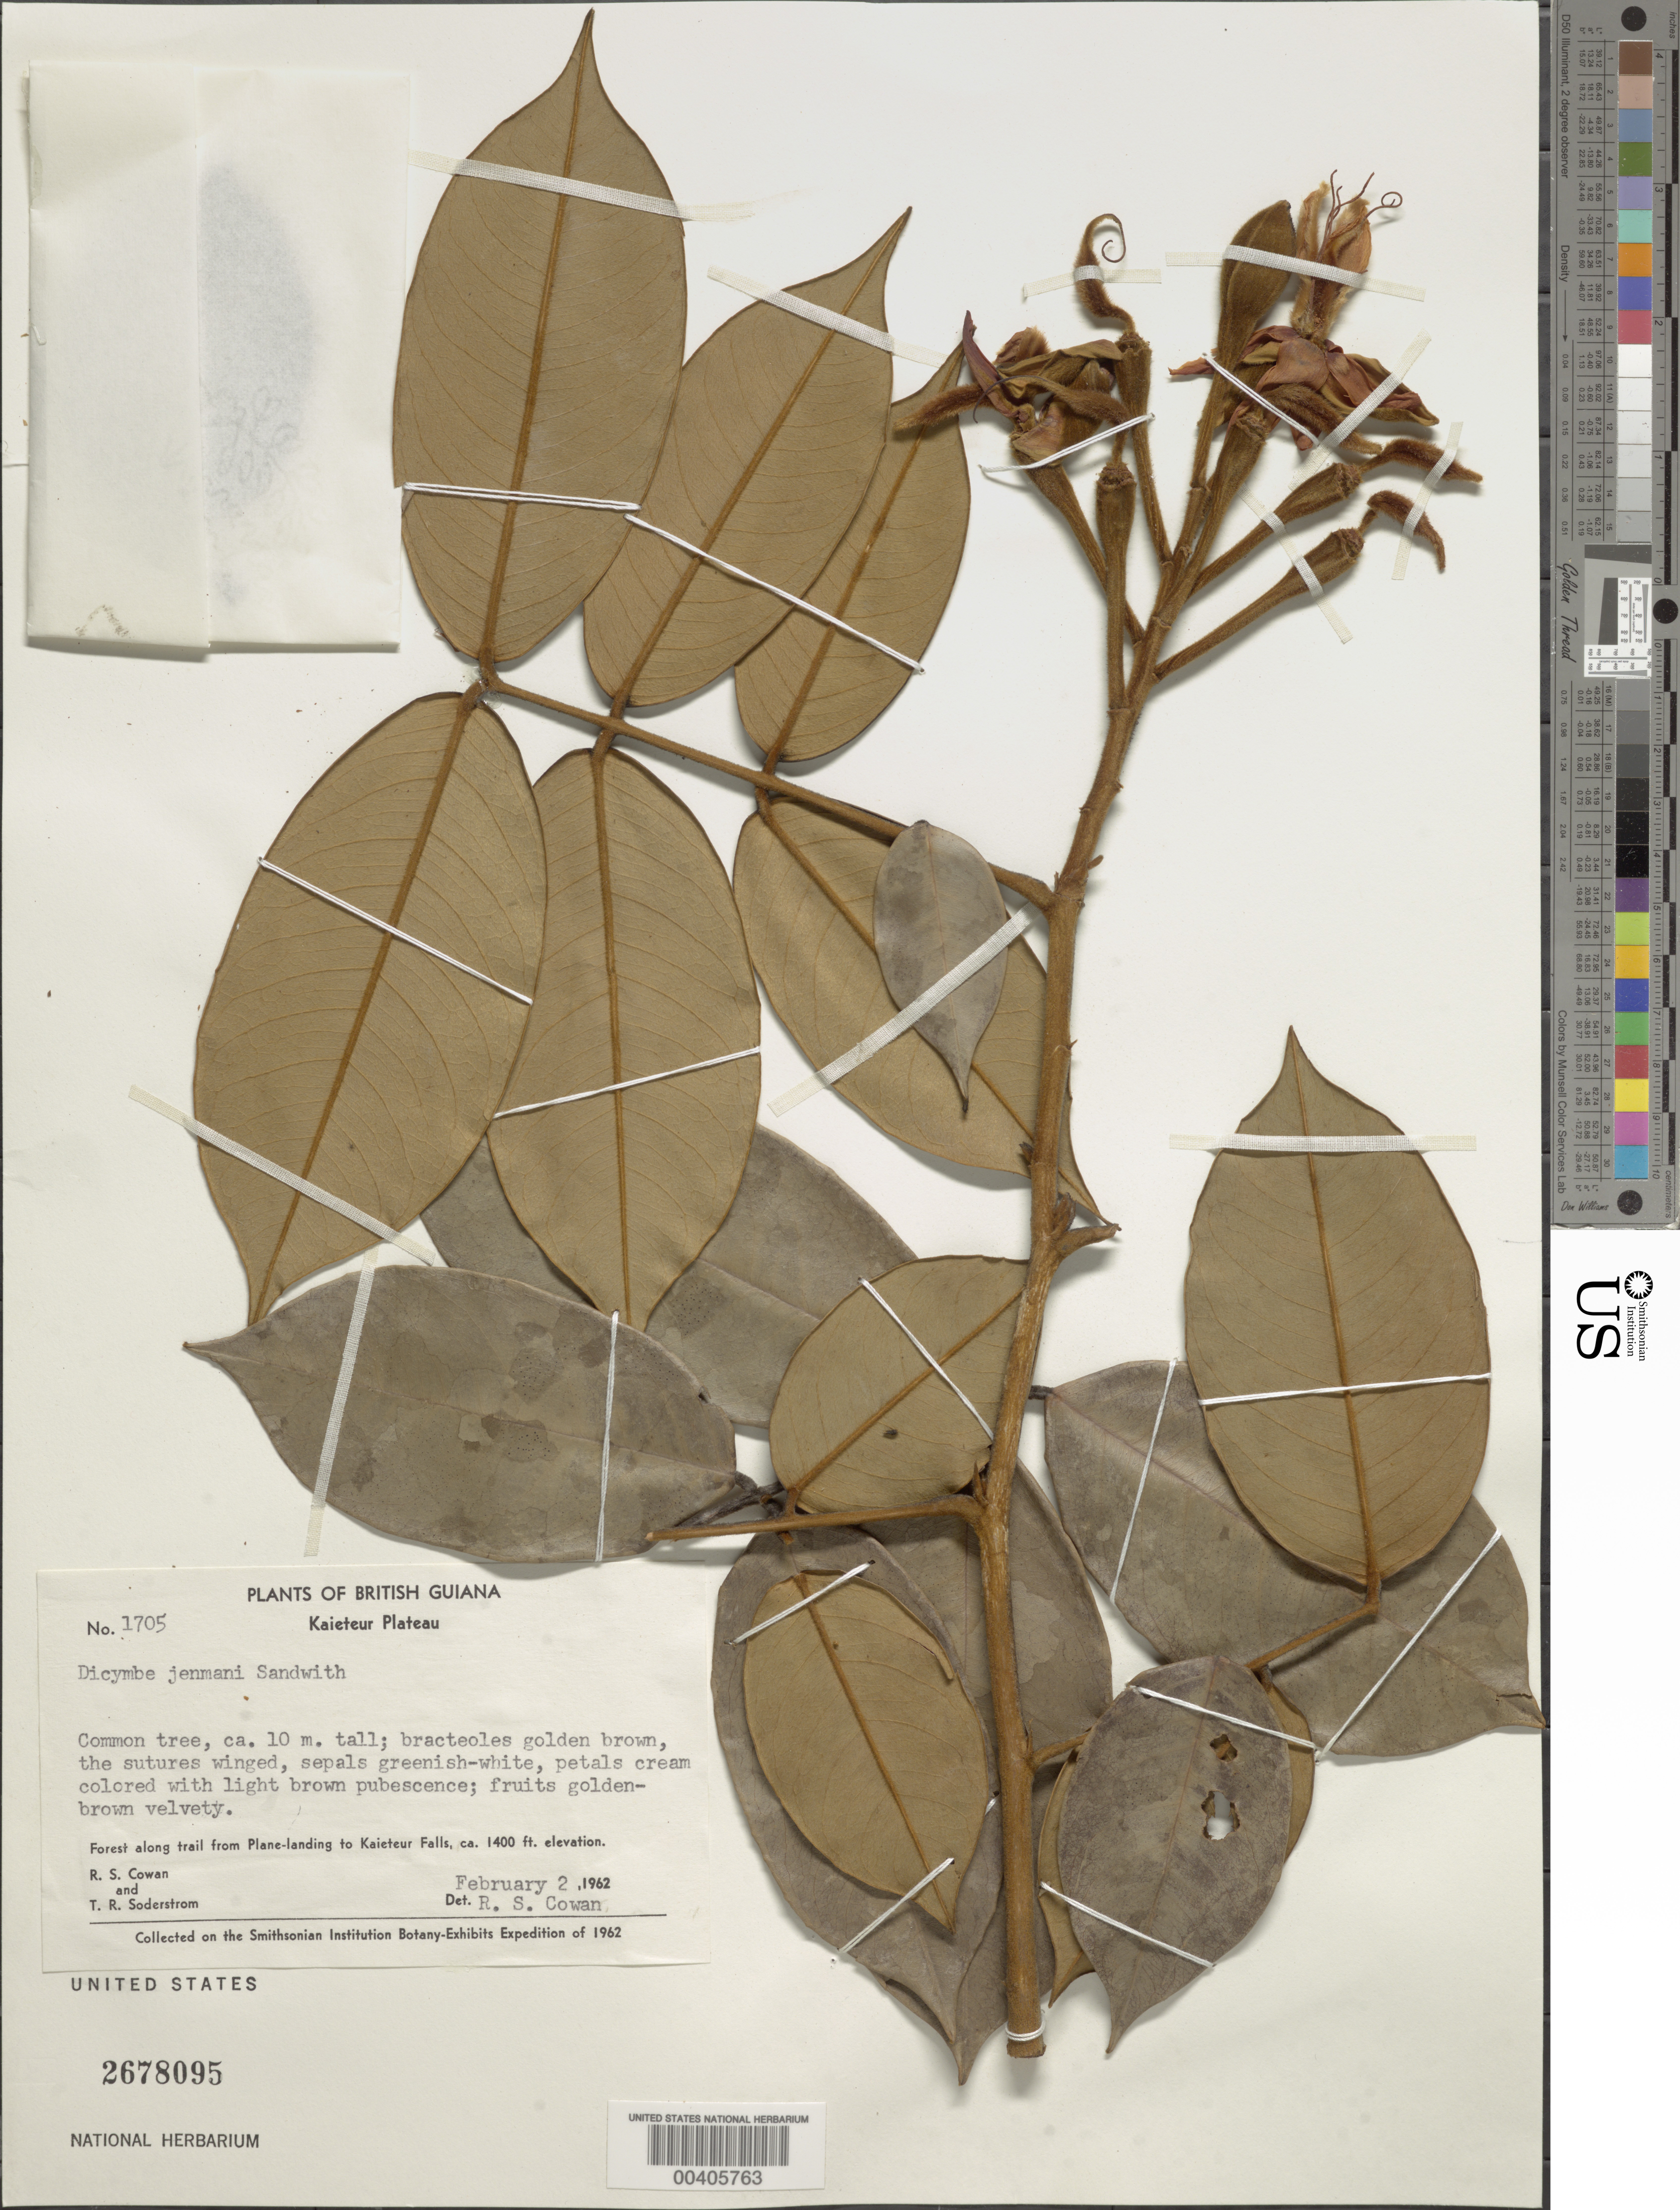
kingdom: Plantae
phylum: Tracheophyta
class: Magnoliopsida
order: Fabales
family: Fabaceae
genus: Dicymbe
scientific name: Dicymbe jenmanii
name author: Sandwith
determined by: Cowan, R. S.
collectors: R. S. Cowan & T. R. Soderstrom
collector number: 1705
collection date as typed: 02 Feb 1962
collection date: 1962-02-02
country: Guyana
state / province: Potaro-Siparuni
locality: Kaieteur plateau, trail from plane landing to kaieteur falls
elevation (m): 427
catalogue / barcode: US 2678095